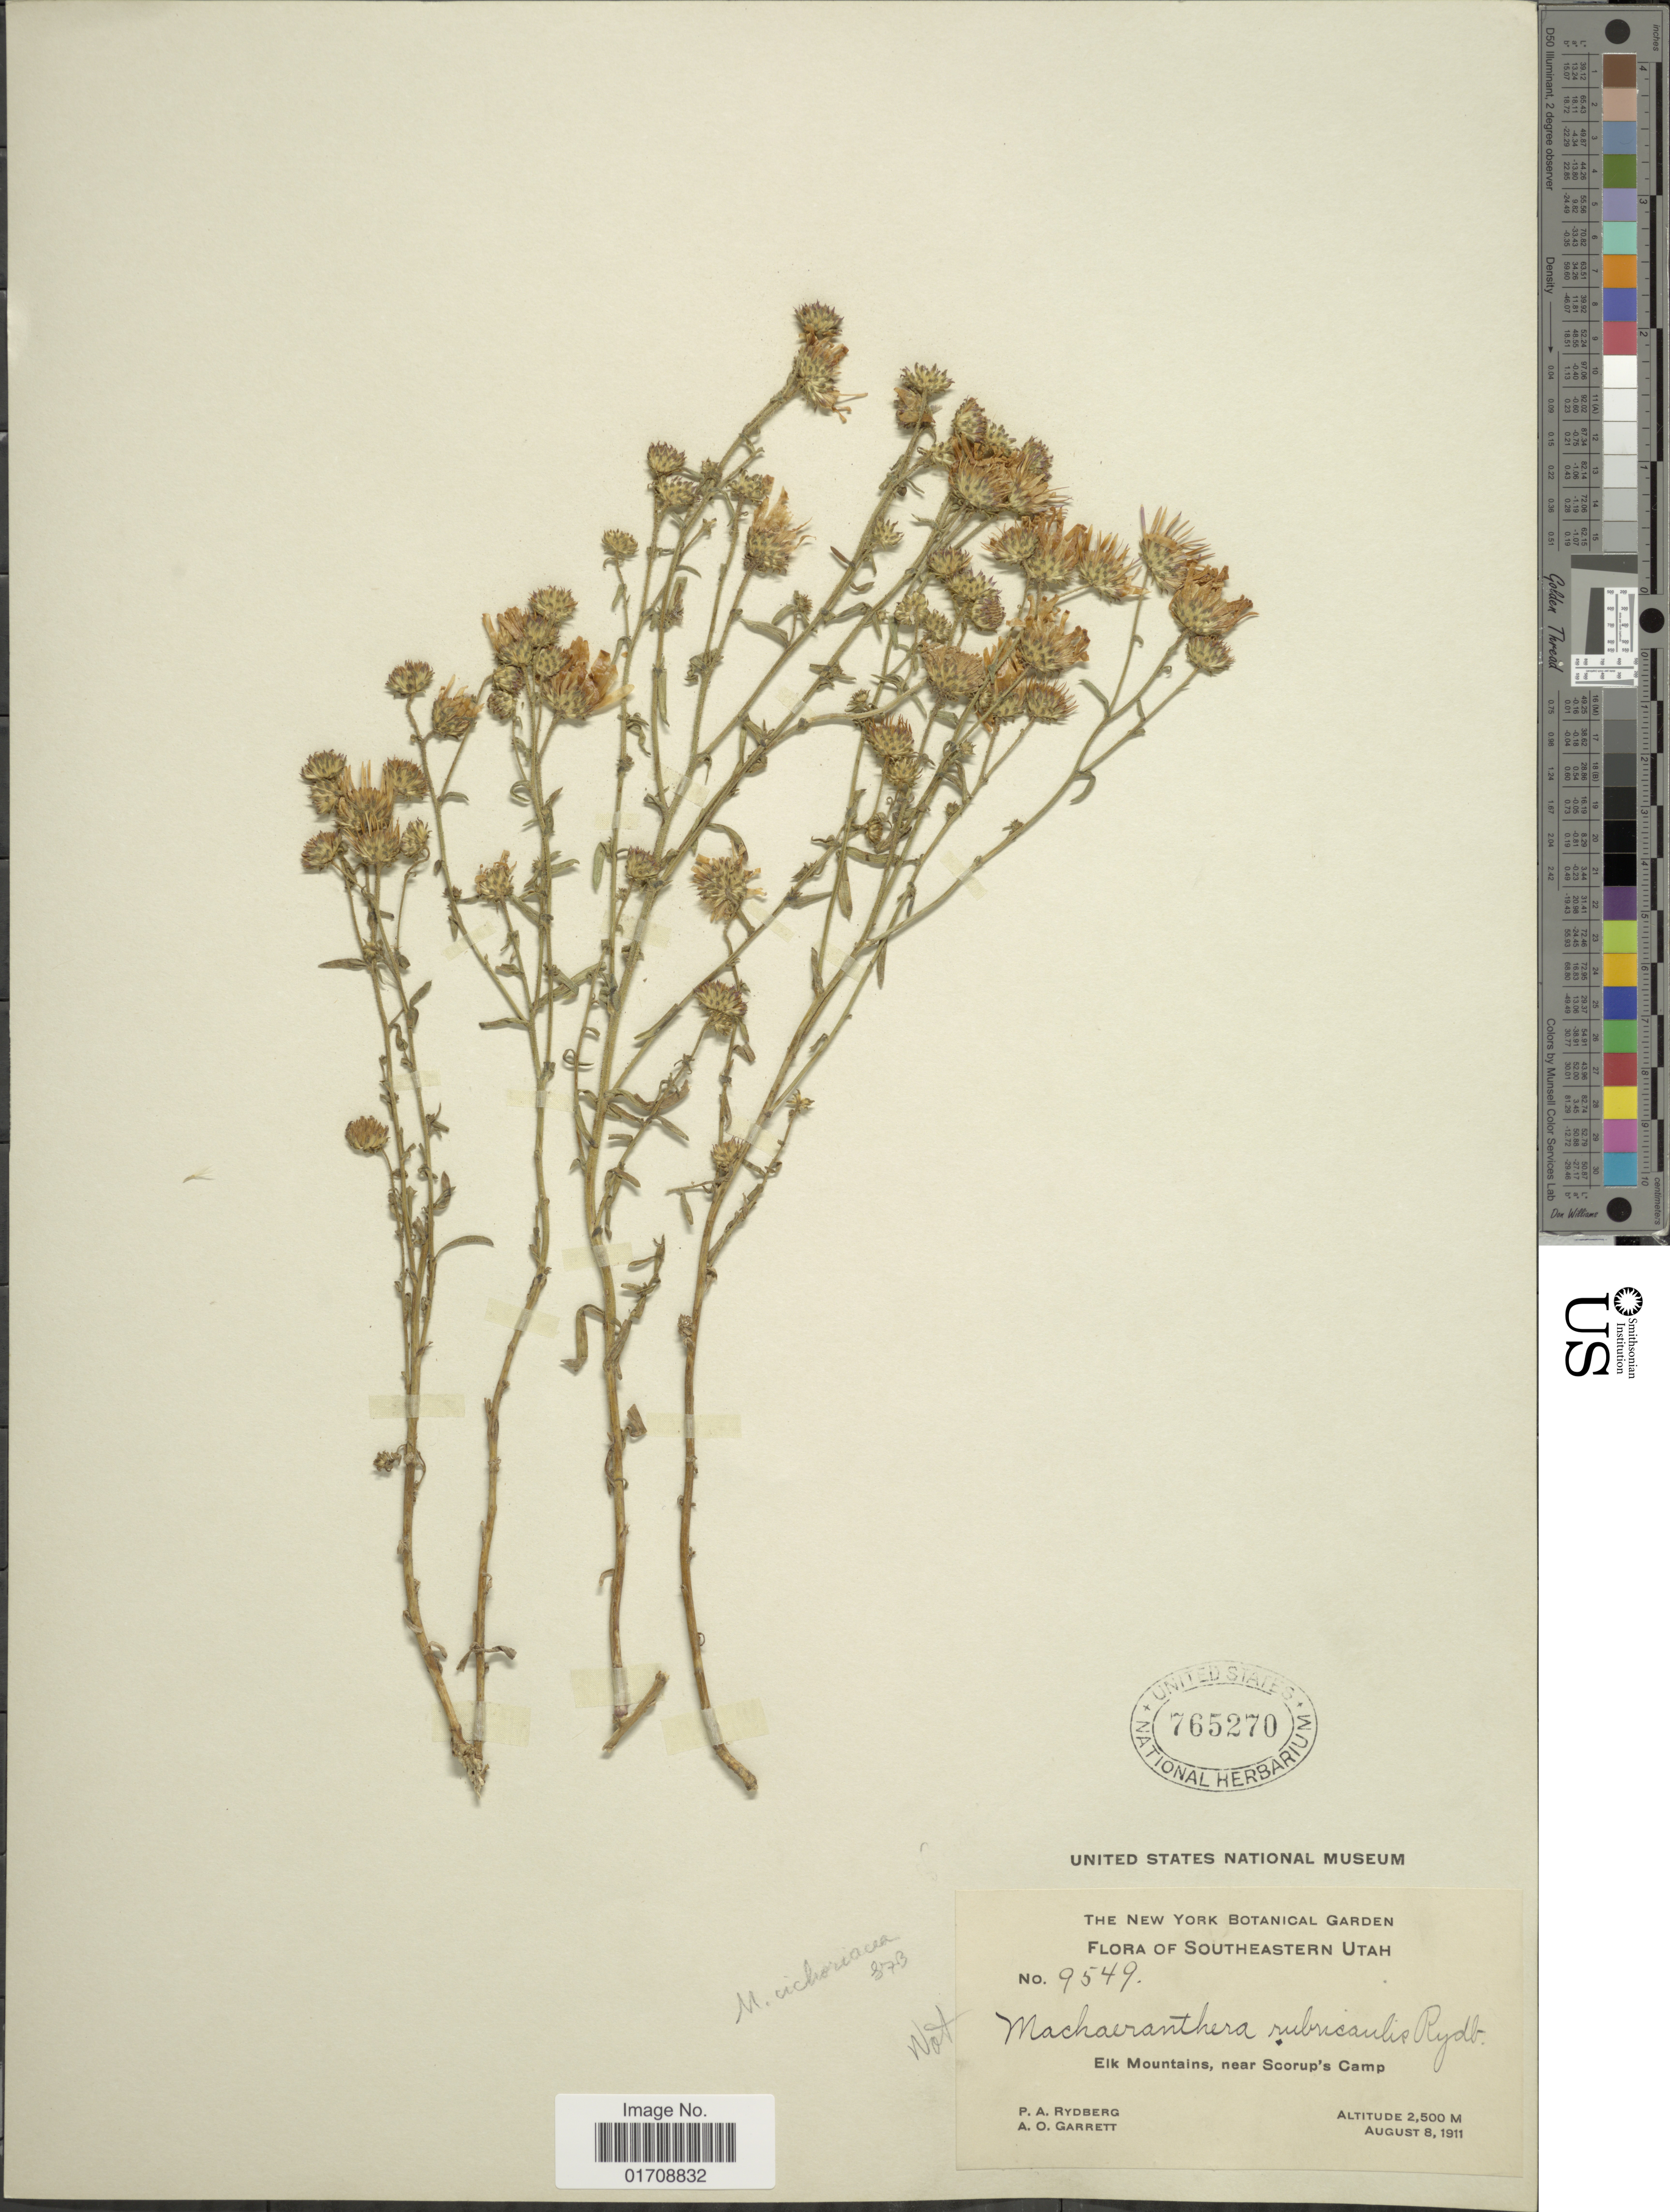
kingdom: Plantae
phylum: Tracheophyta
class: Magnoliopsida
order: Asterales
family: Asteraceae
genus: Machaeranthera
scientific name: Machaeranthera cichoriacea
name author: Greene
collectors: P. A. Rydberg & A. O. Garrett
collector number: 9549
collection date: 1911-08-08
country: United States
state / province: Utah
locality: Southeastern Utah, Elk Mountains, near Scorup's Camp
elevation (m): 2500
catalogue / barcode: US 765270